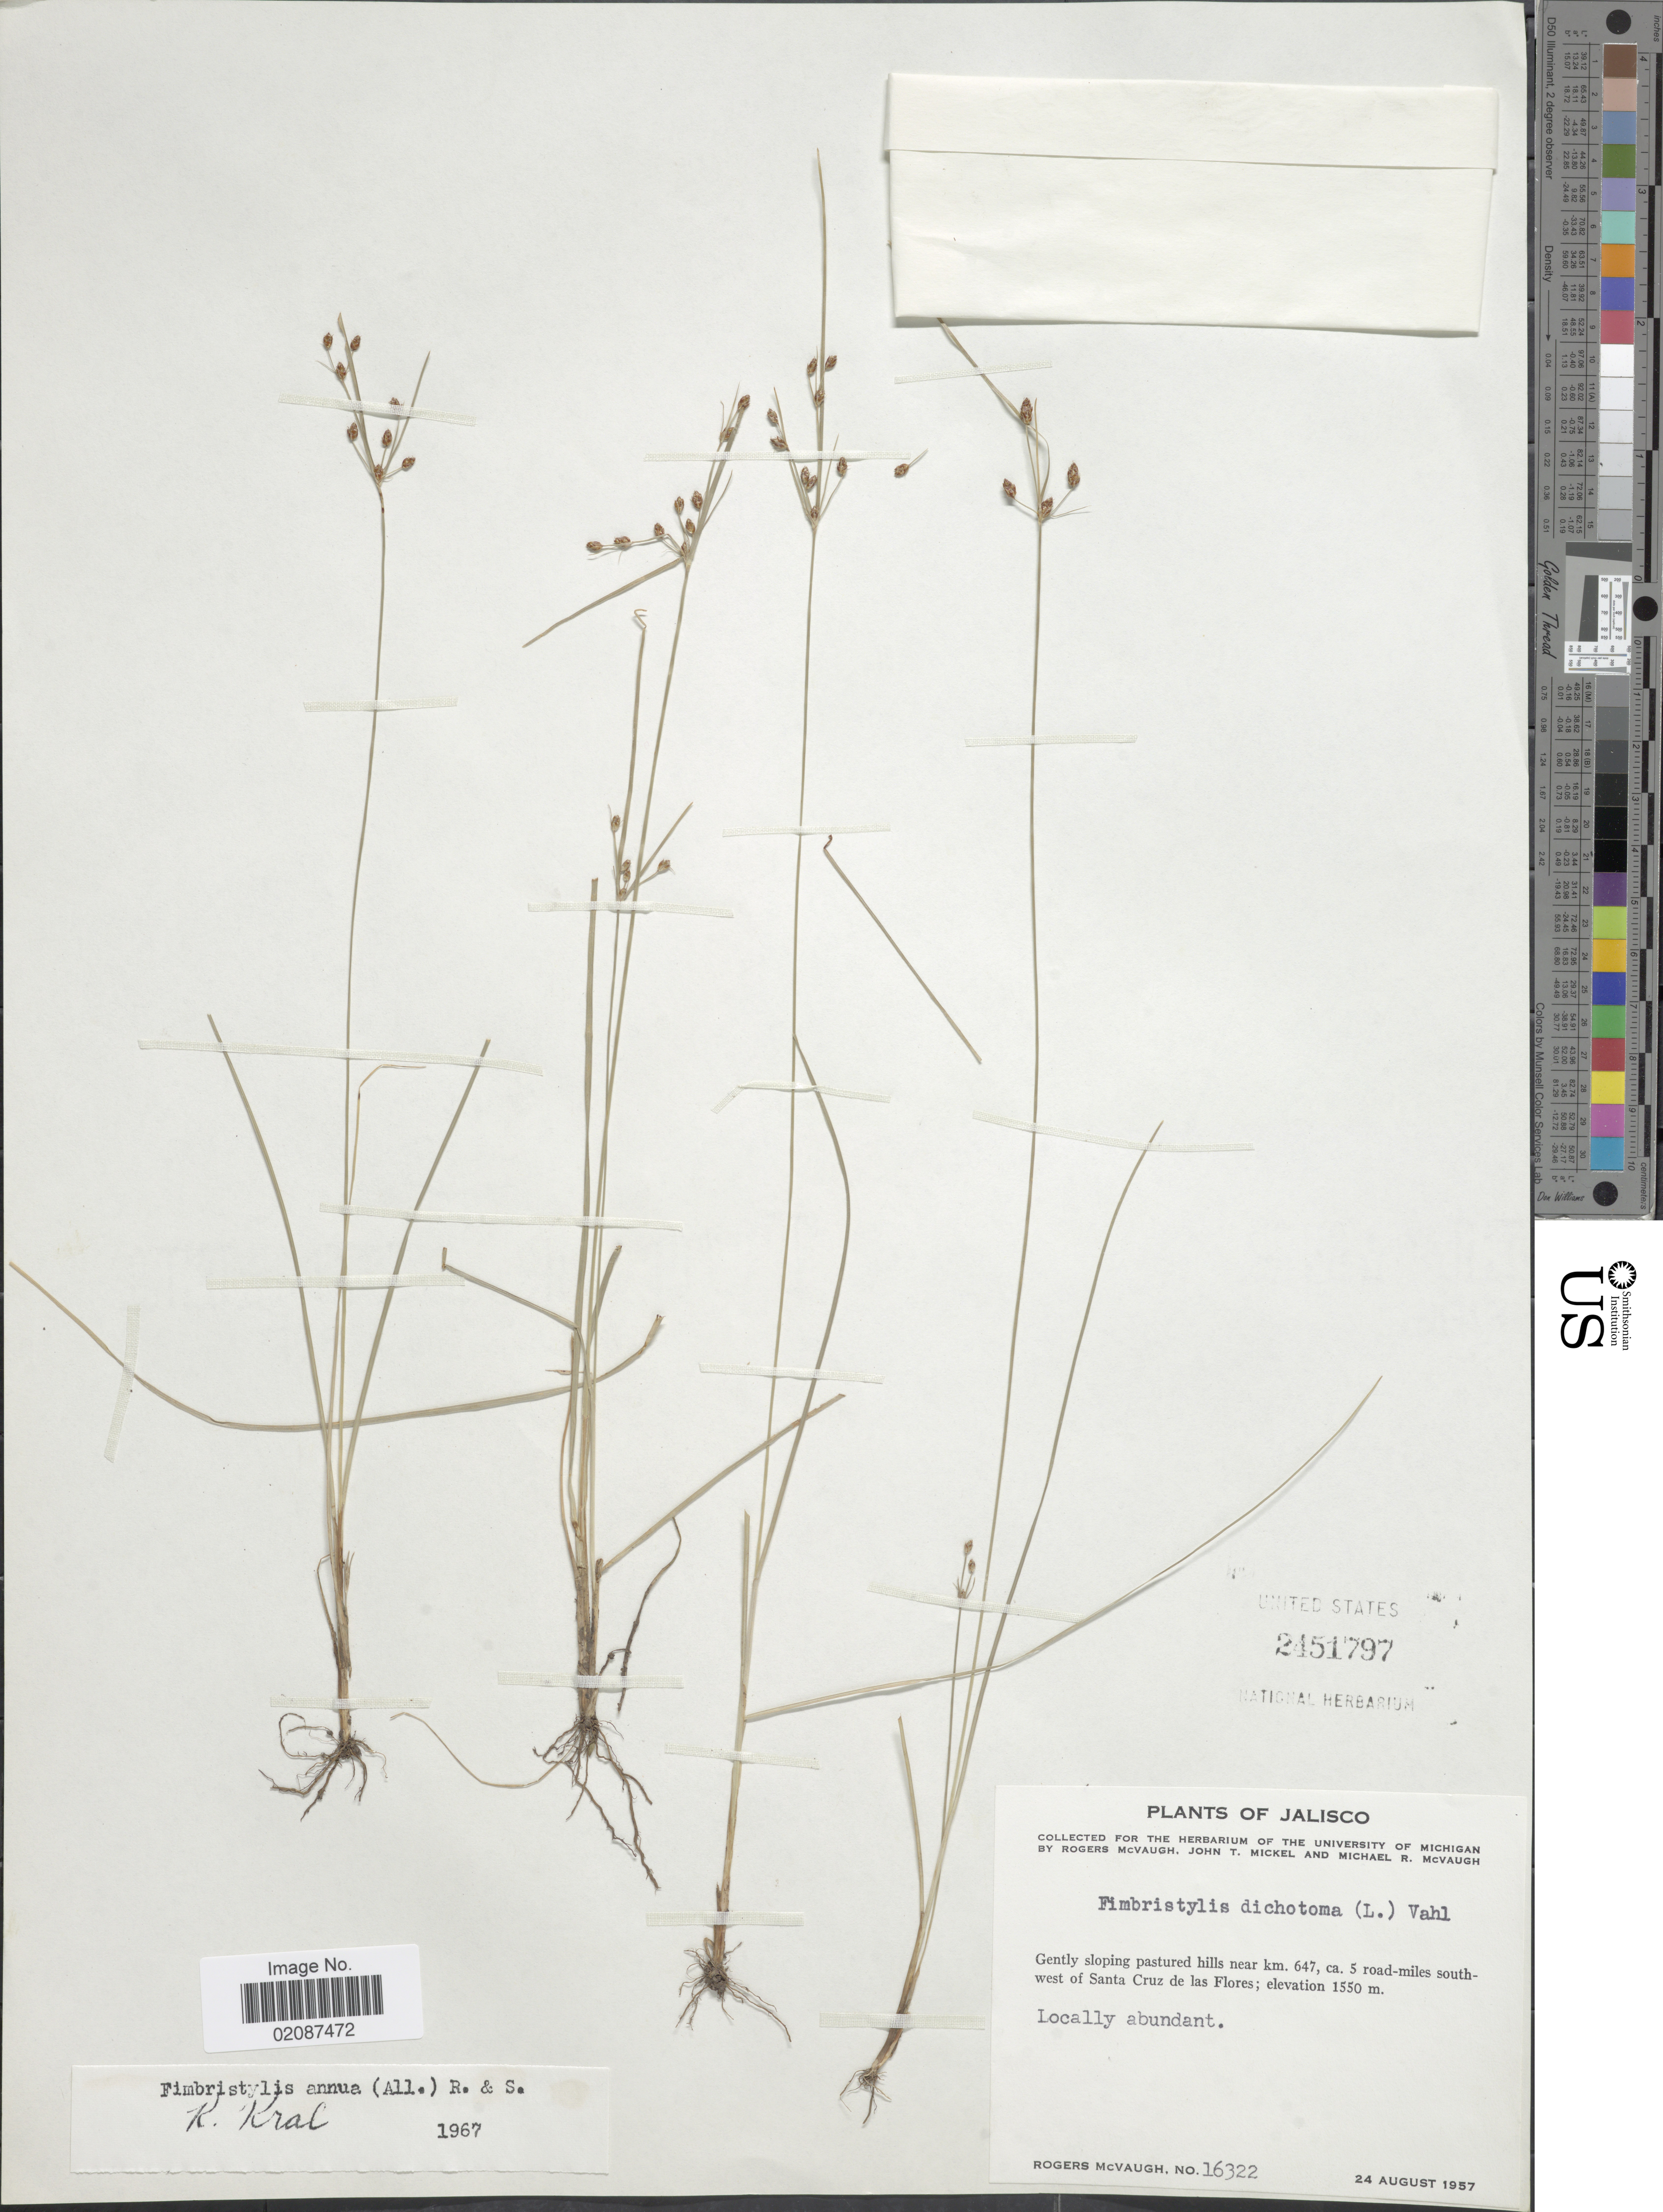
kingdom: Plantae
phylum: Tracheophyta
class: Liliopsida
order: Poales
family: Cyperaceae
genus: Fimbristylis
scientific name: Fimbristylis annua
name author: (All.) Roem. & Schult.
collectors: R. McVaugh, J. T. Mickel & M. R. McVaugh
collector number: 16322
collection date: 1957-08-24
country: Mexico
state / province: Jalisco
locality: Gently sloping pastured hills near km. 647, 5 road-miles southwest of Santa Cruz de las flores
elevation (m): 1550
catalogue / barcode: US 2451797